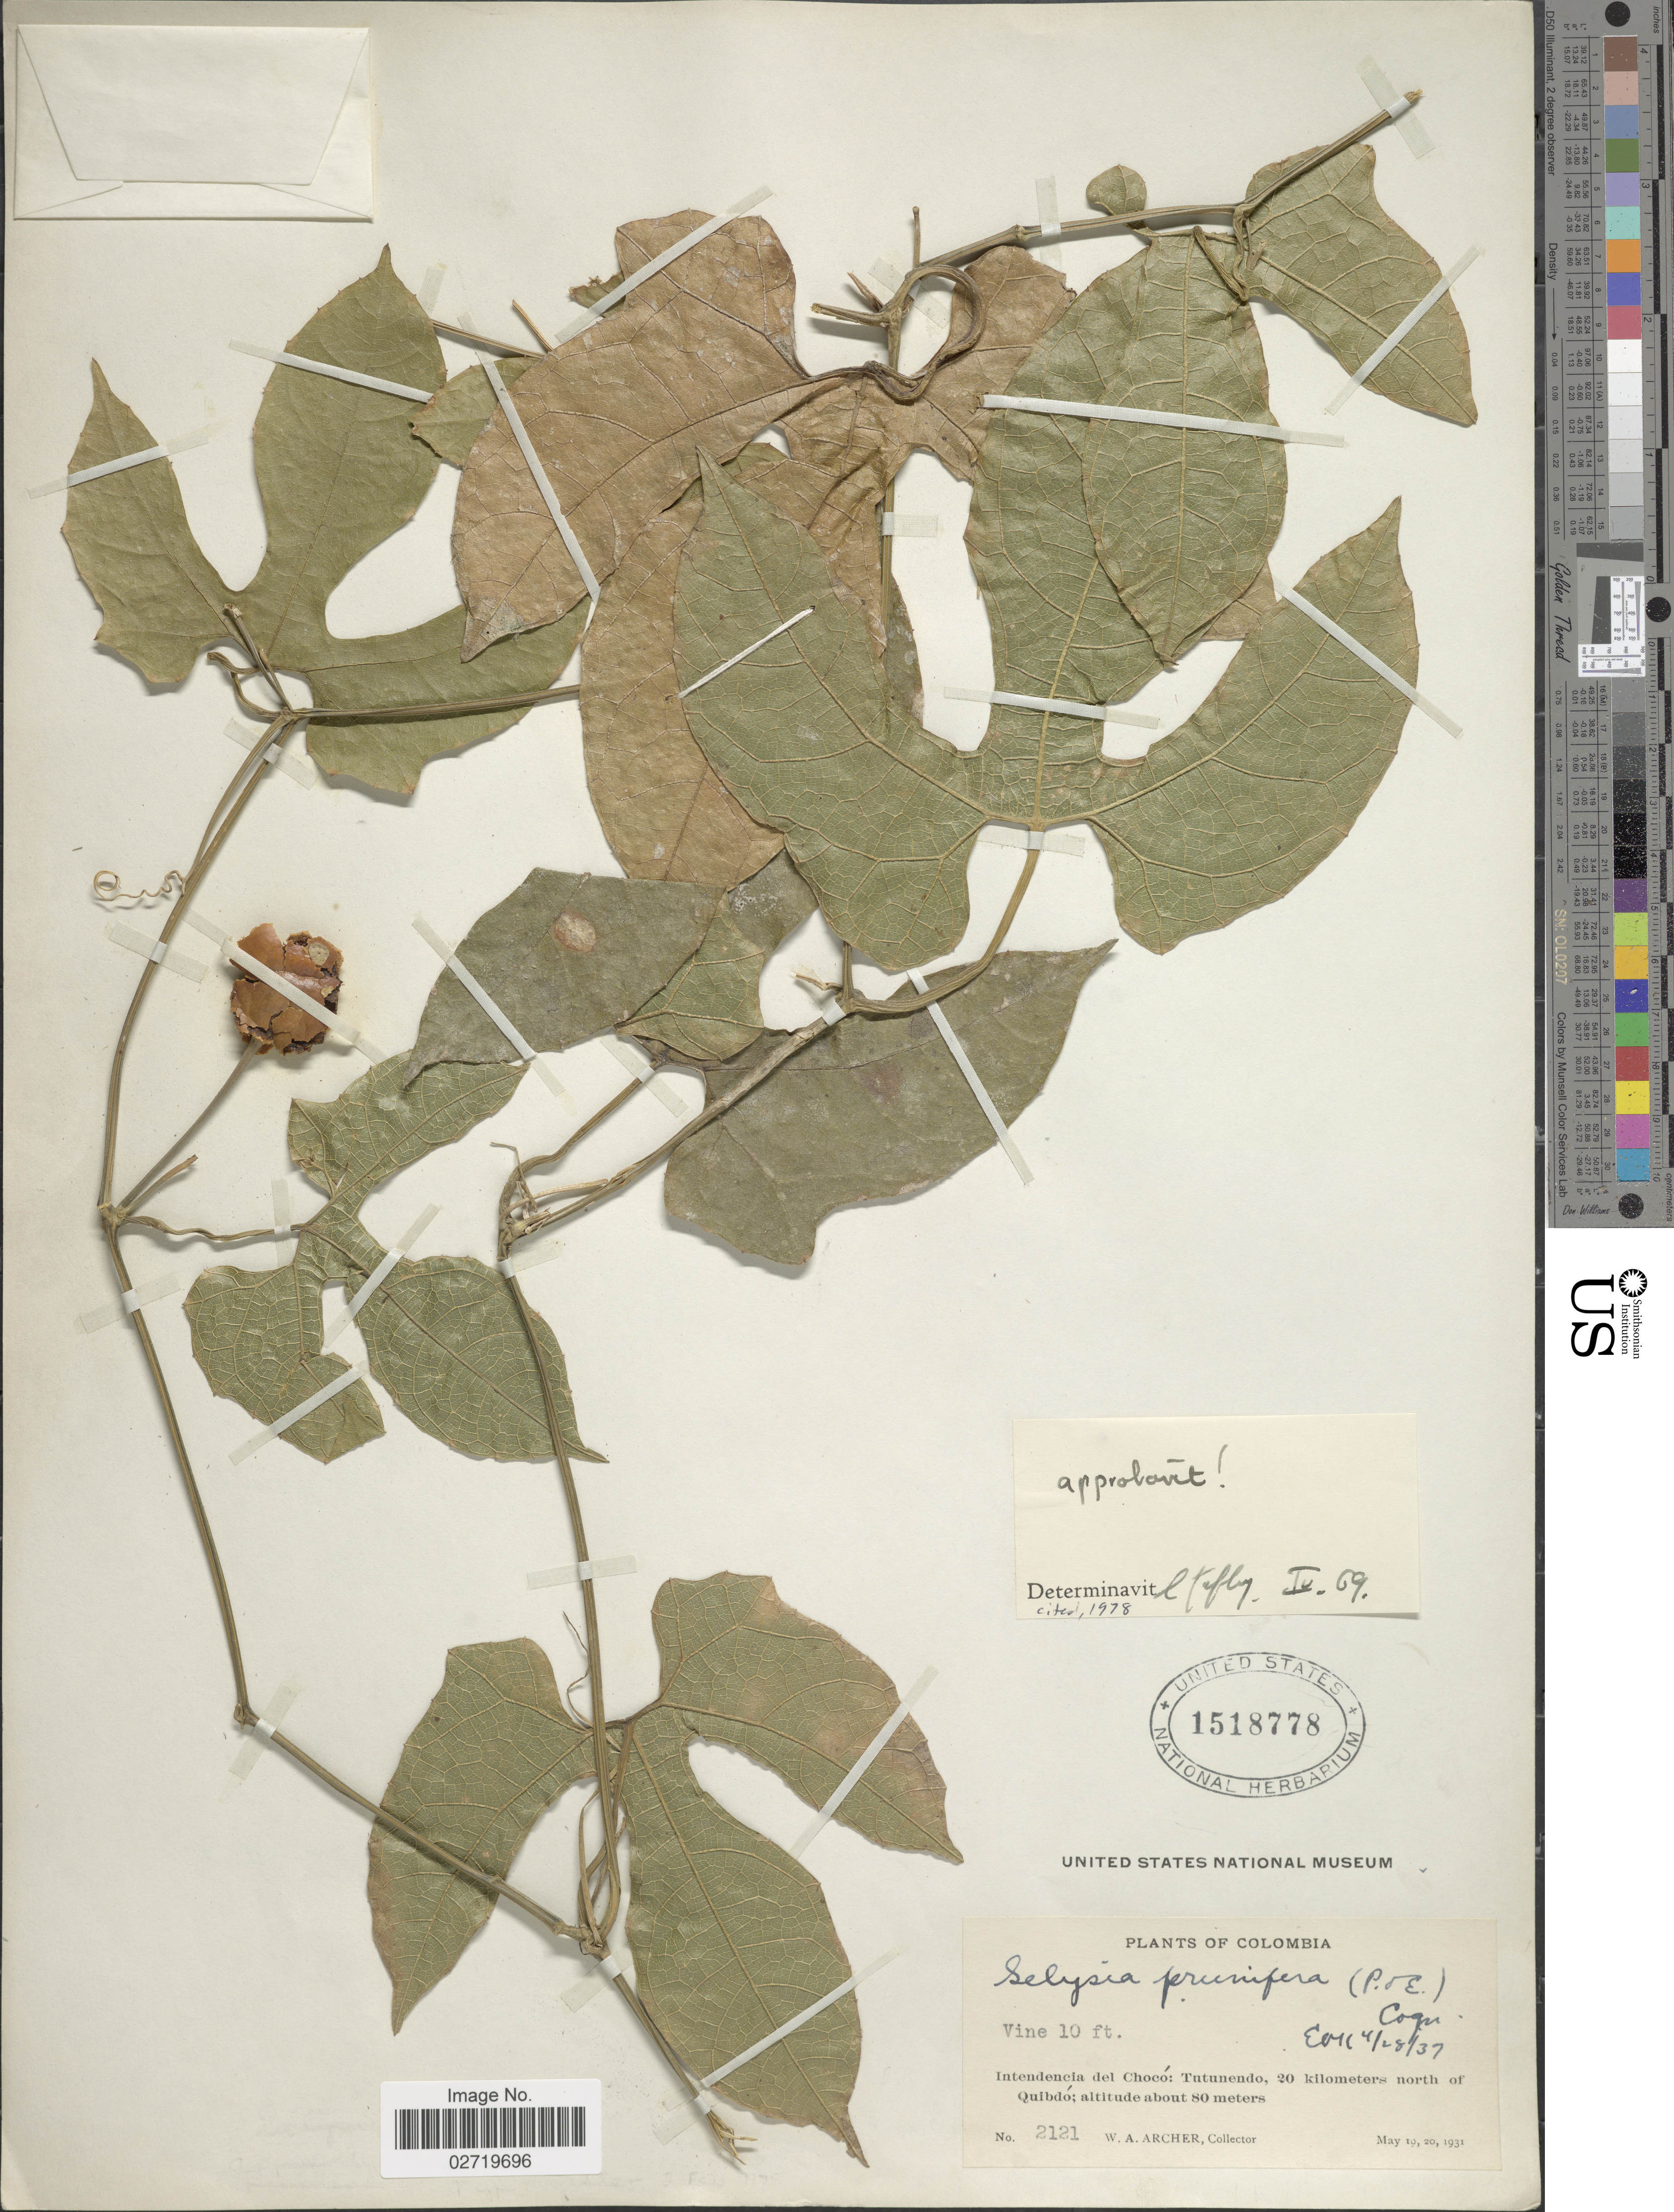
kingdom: Plantae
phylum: Tracheophyta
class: Magnoliopsida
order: Cucurbitales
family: Cucurbitaceae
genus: Selysia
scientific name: Selysia prunifera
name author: (Poepp. & Endl.) Cogn.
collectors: W. A. Archer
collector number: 2121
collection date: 1931-05-19/1931-05-20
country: Colombia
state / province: Chocó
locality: Intendencia del Chocó: Tutunendo, 20 kilometers north of Quibdó.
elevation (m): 80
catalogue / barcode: US 1518778